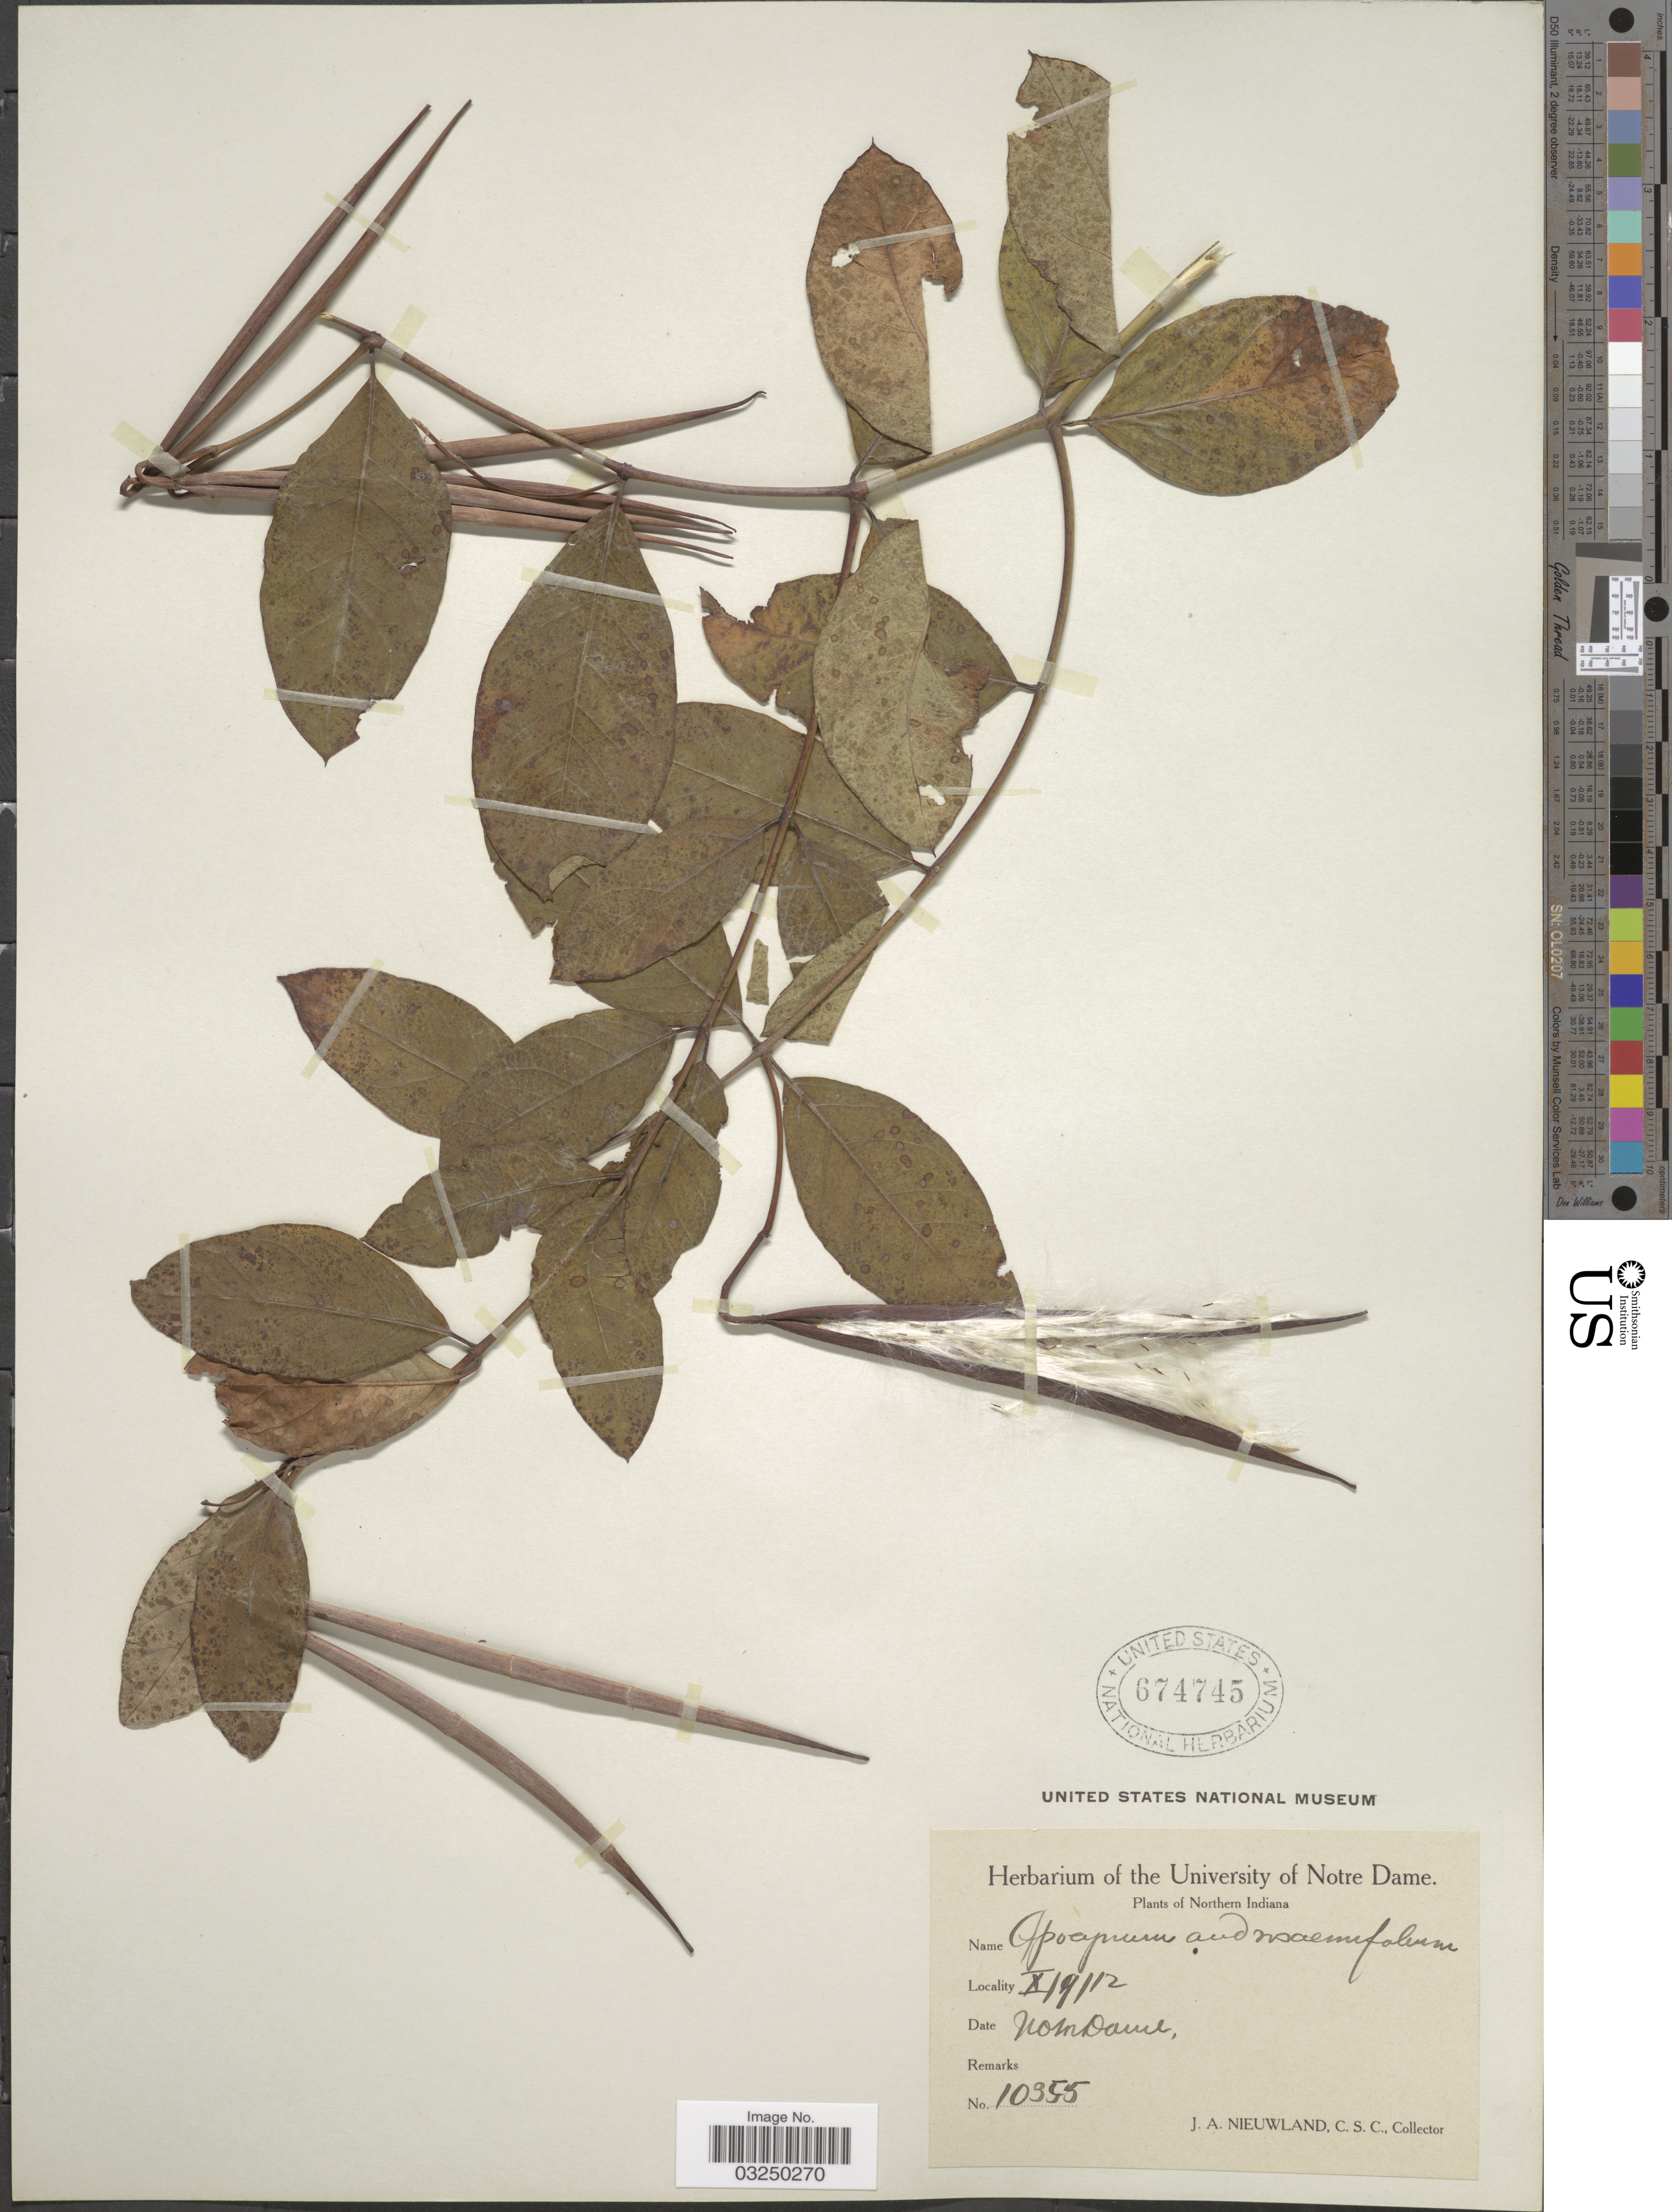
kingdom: Plantae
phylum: Tracheophyta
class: Magnoliopsida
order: Gentianales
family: Apocynaceae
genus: Apocynum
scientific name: Apocynum sp.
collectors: J. A. Nieuwland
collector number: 10355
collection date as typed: Transcribed d/m/y: 9/10/12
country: United States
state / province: Indiana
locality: Northern Indiana, Notre Dame.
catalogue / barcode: US 674745